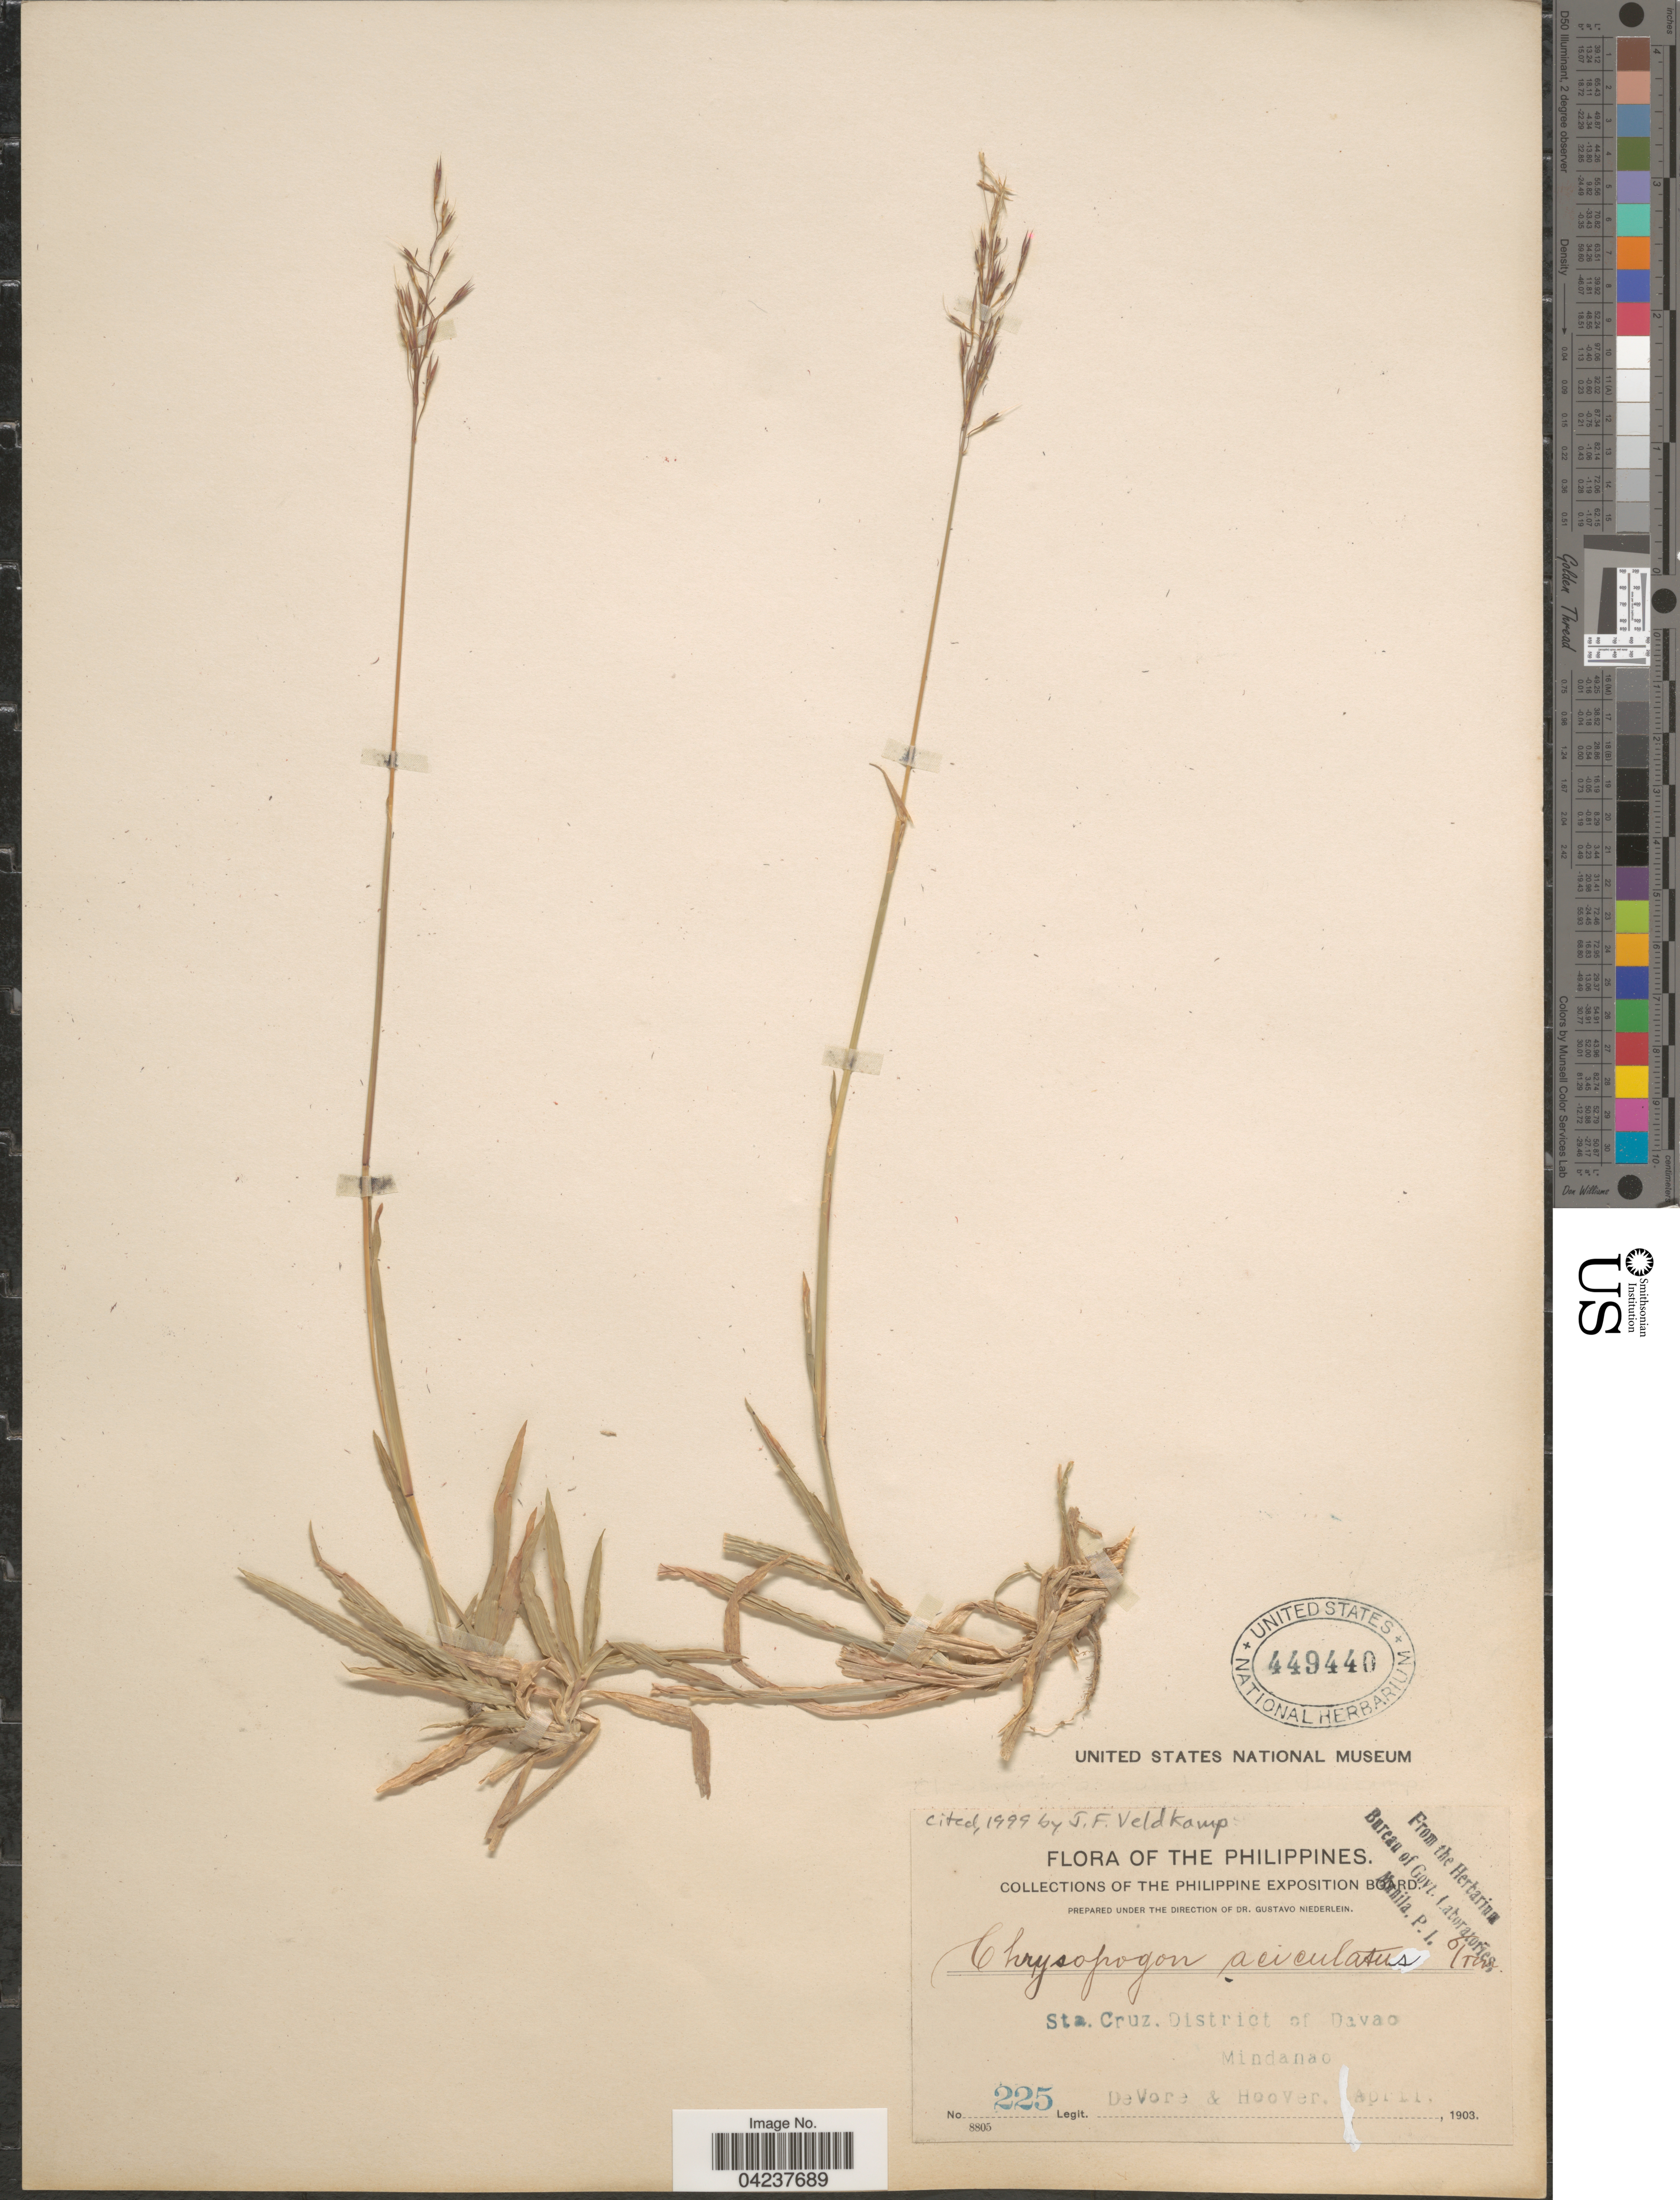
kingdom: Plantae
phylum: Tracheophyta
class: Liliopsida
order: Poales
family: Poaceae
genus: Chrysopogon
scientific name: Chrysopogon aciculatus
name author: (Retz.) Trin.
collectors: B. F. DeVore & -- Hoover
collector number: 225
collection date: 1903-04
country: Philippines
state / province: Davao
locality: Sta. Cruz. District of Davao. Mindanao.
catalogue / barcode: US 449440